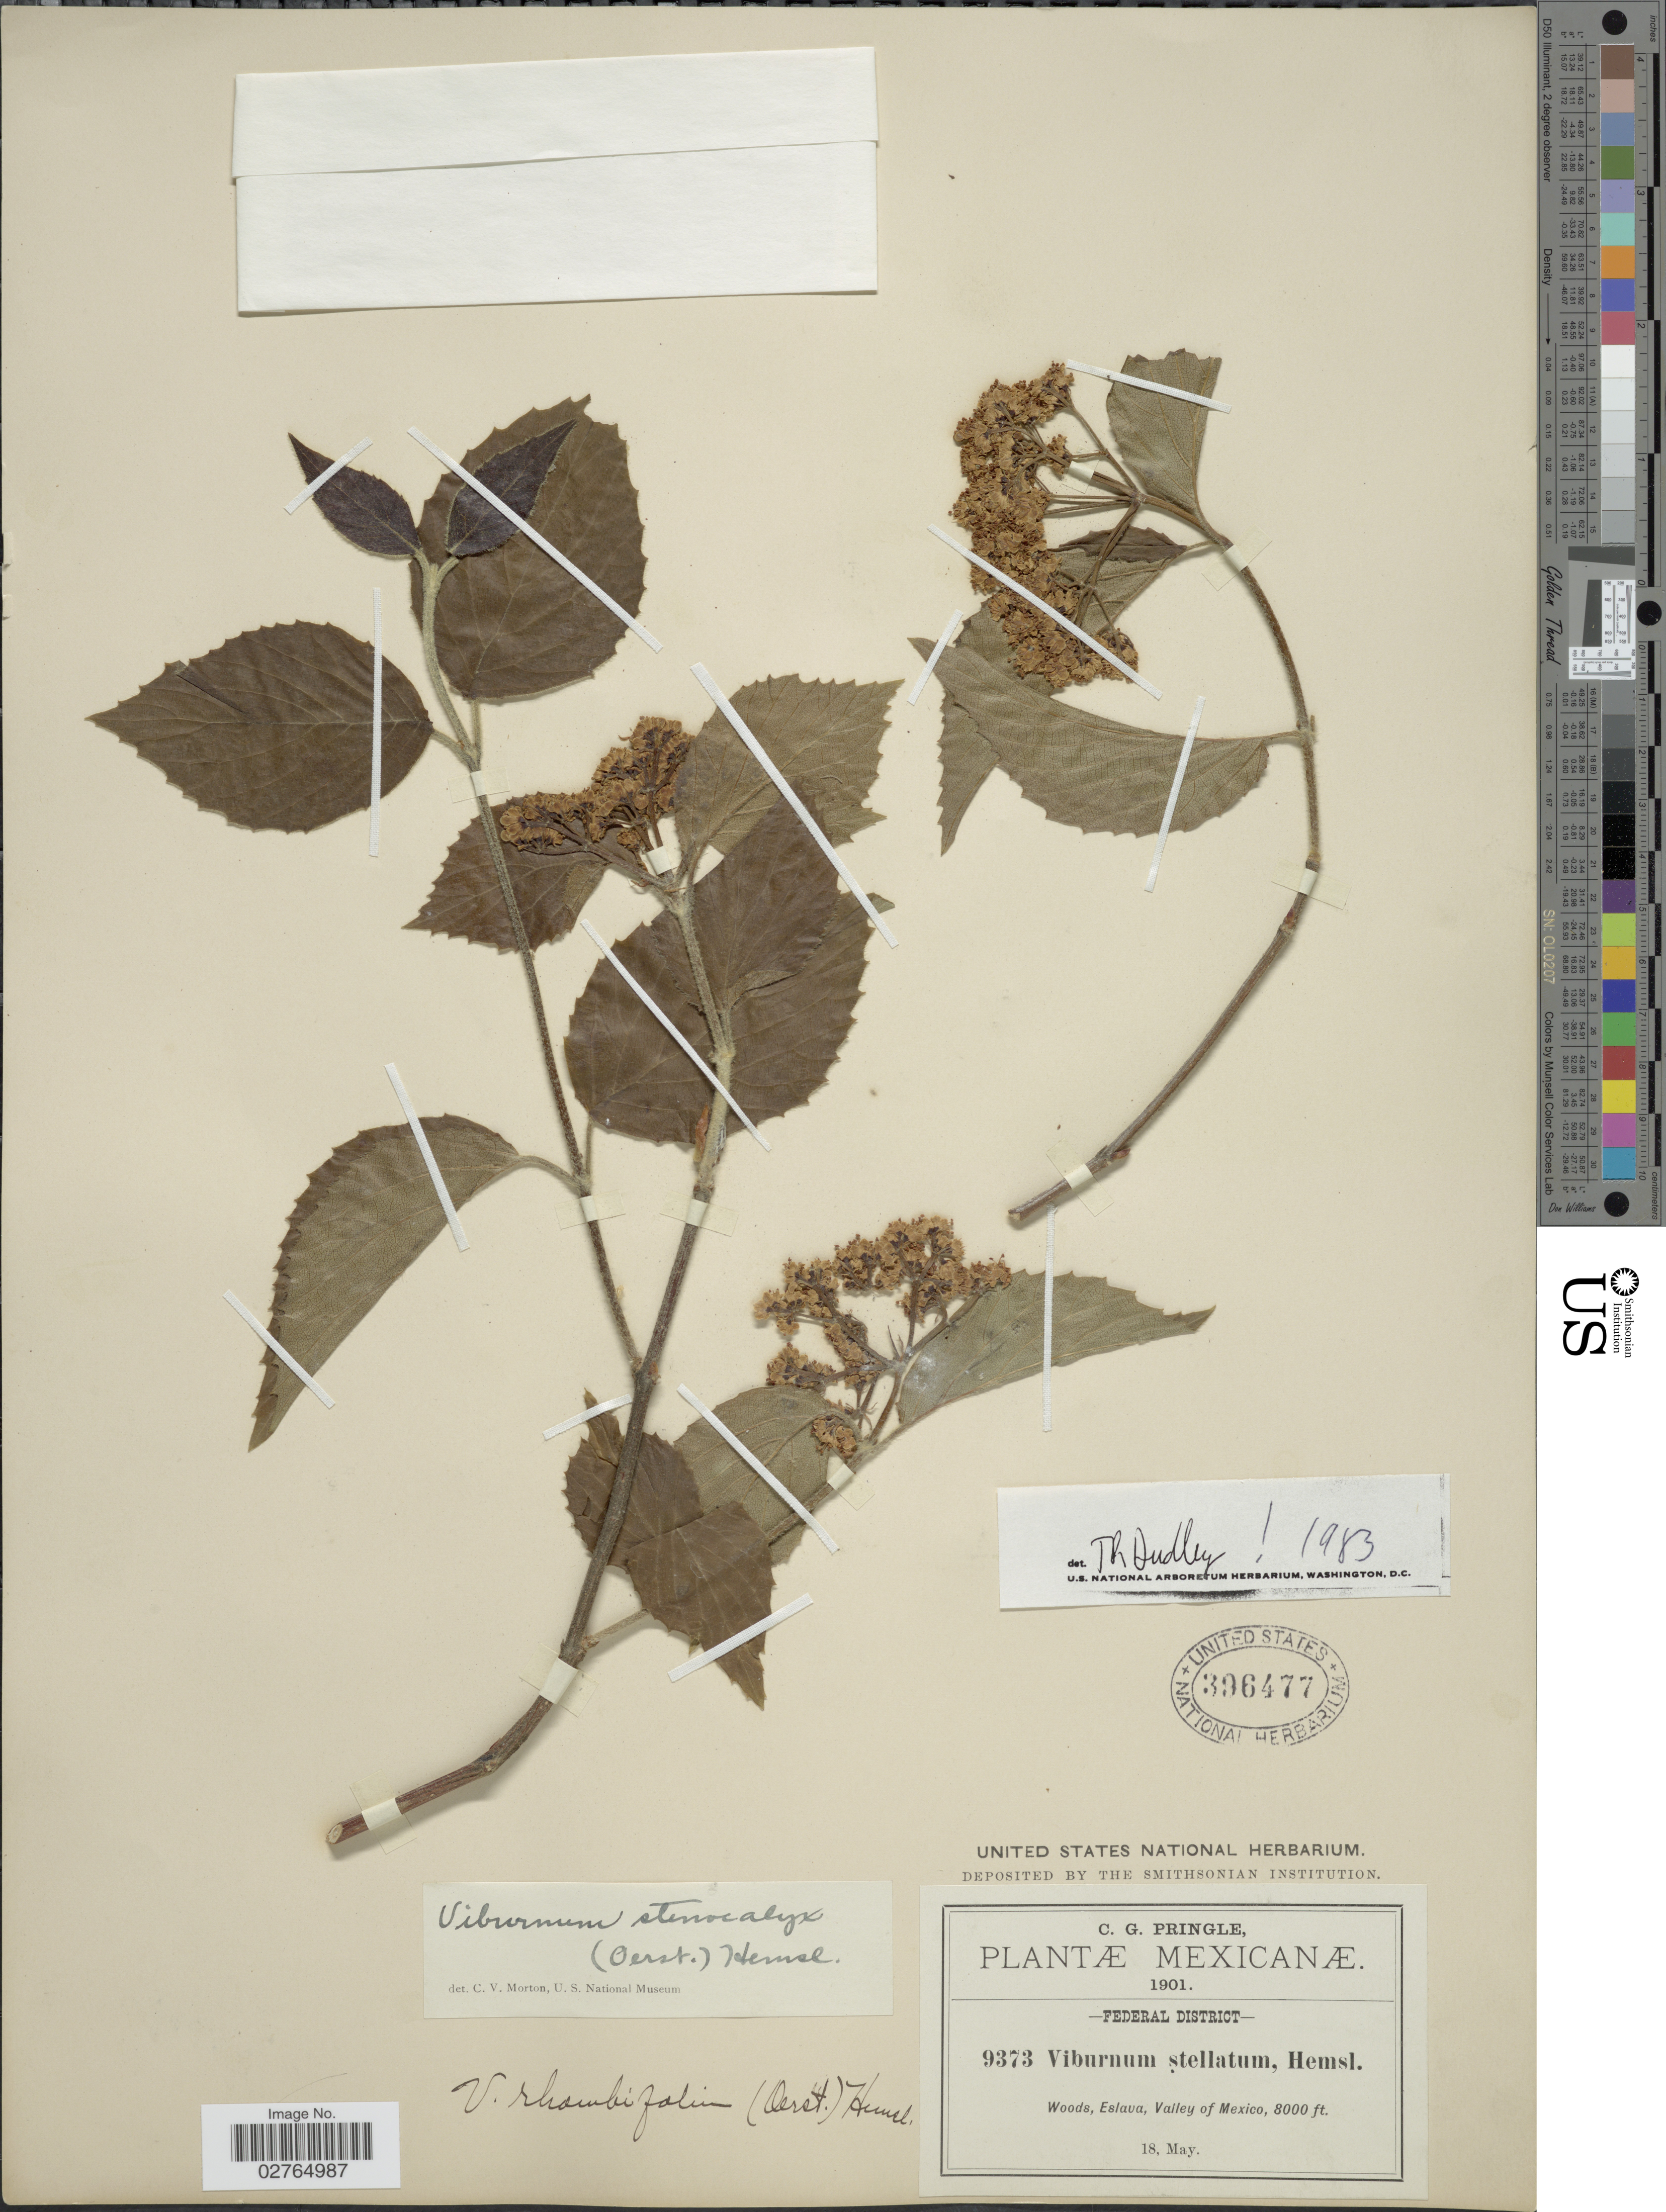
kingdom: Plantae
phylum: Tracheophyta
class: Magnoliopsida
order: Dipsacales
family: Viburnaceae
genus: Viburnum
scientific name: Viburnum stenocalyx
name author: (Oerst.) Hemsl.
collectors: C. G. Pringle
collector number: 9373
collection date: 1901-05-18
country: Mexico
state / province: Distrito Federal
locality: Federal District. Woods, Eslava, Valley of Mexico.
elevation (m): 2438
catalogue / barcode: US 396477